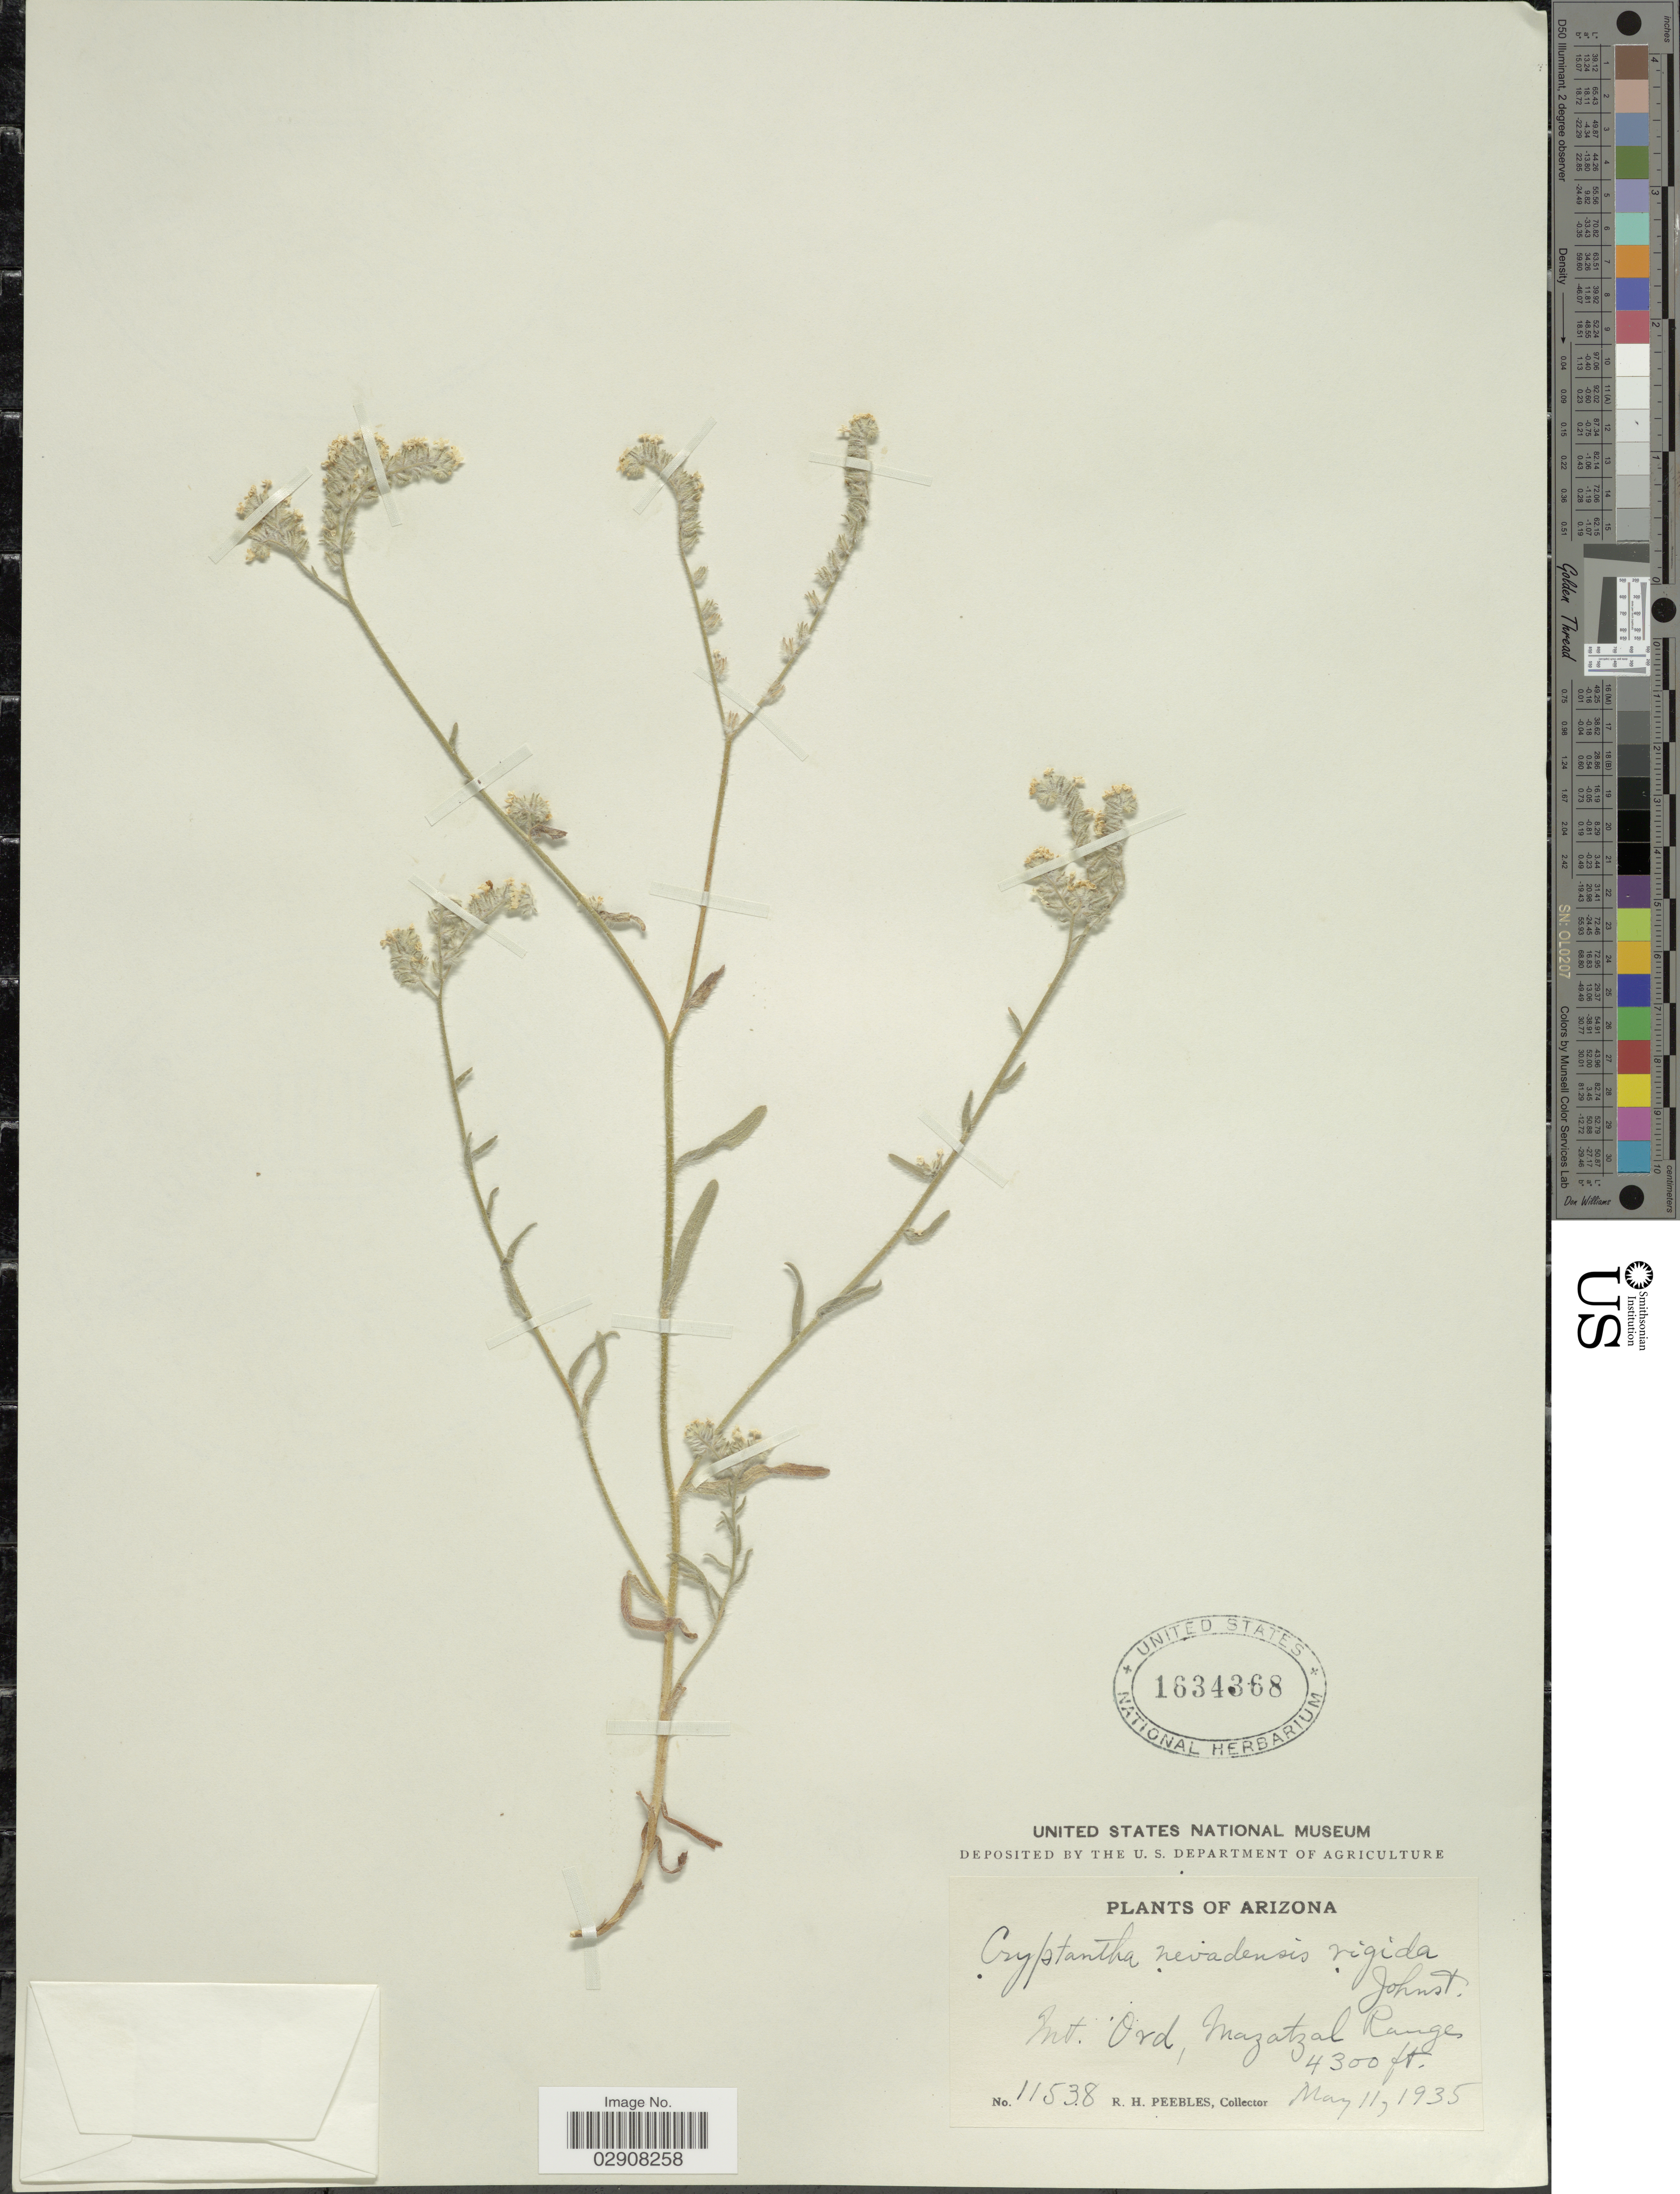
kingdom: Plantae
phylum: Tracheophyta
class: Magnoliopsida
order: Boraginales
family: Boraginaceae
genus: Cryptantha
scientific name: Cryptantha nevadensis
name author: A. Nelson & P.B. Kenn.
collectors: R. H. Peebles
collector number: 11538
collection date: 1935-05-11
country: United States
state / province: Arizona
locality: Mt Ord, Mazatzal Range.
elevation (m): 1311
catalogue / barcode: US 1634368